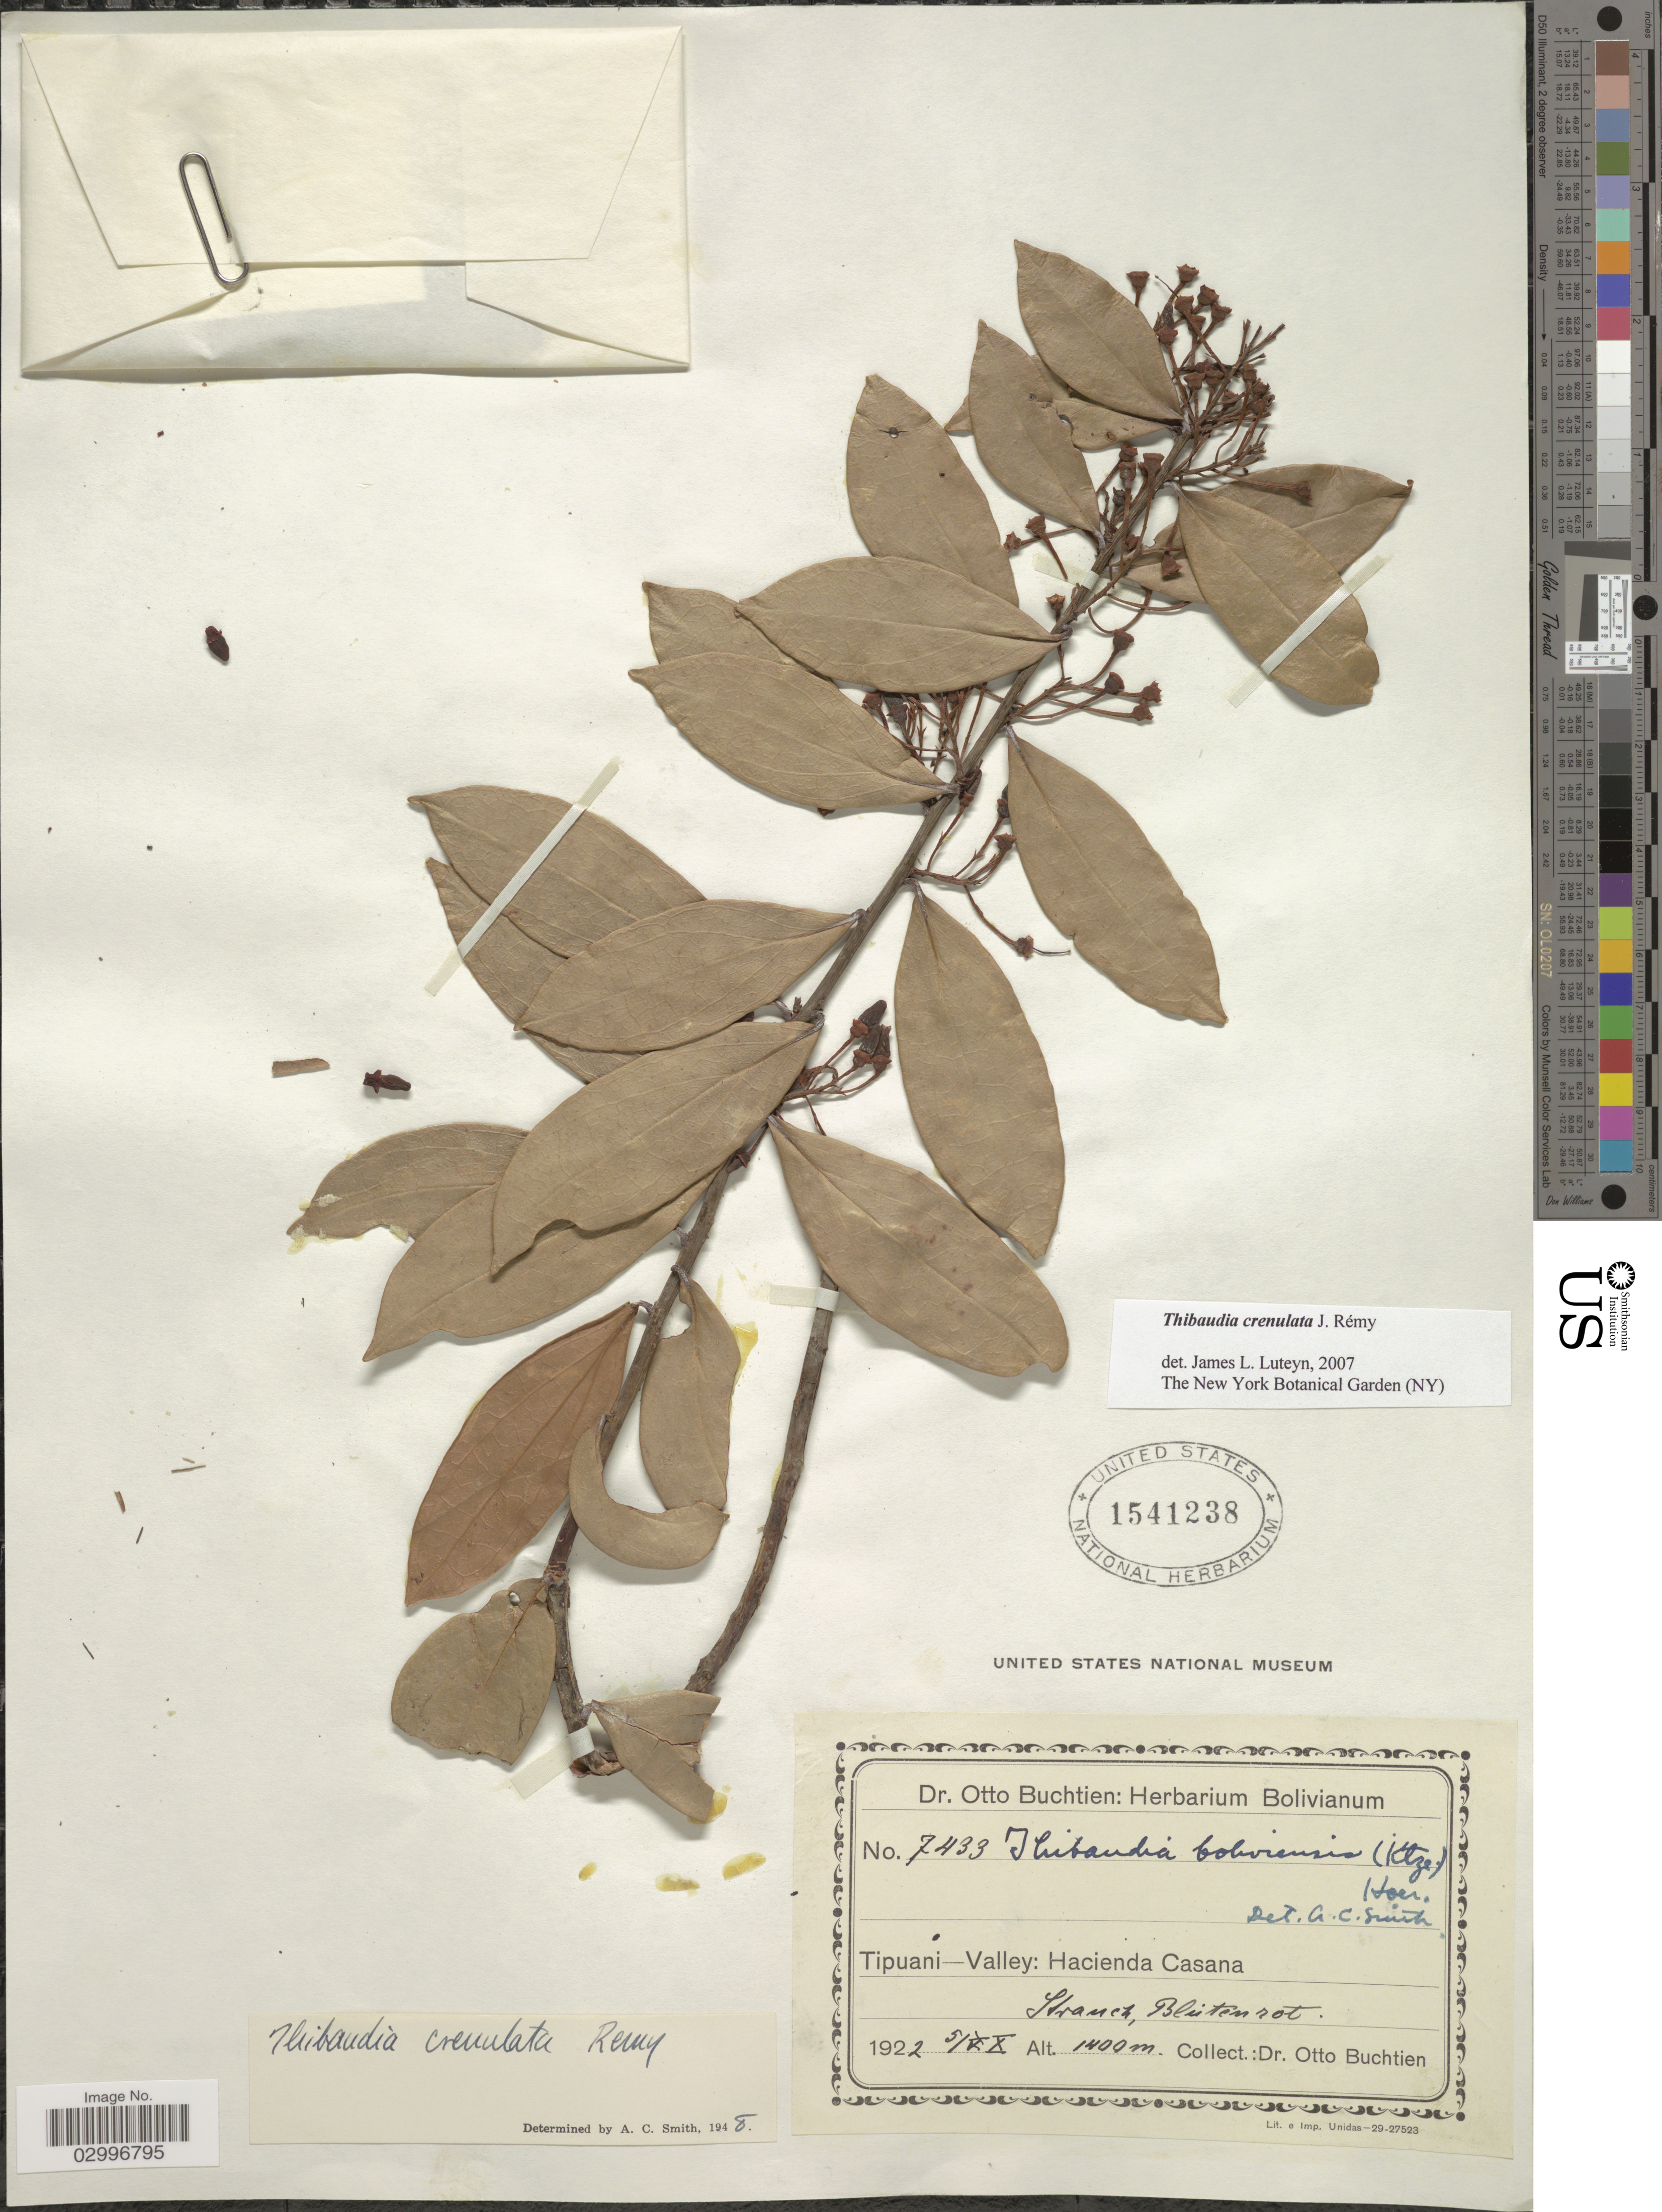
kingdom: Plantae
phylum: Tracheophyta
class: Magnoliopsida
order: Ericales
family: Ericaceae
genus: Thibaudia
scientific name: Thibaudia crenulata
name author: J. Rémy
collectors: O. Buchtien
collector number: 7433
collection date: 1922-10-05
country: Bolivia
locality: Tipuani-Valley: Hacienda Casana.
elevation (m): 1400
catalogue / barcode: US 1541238